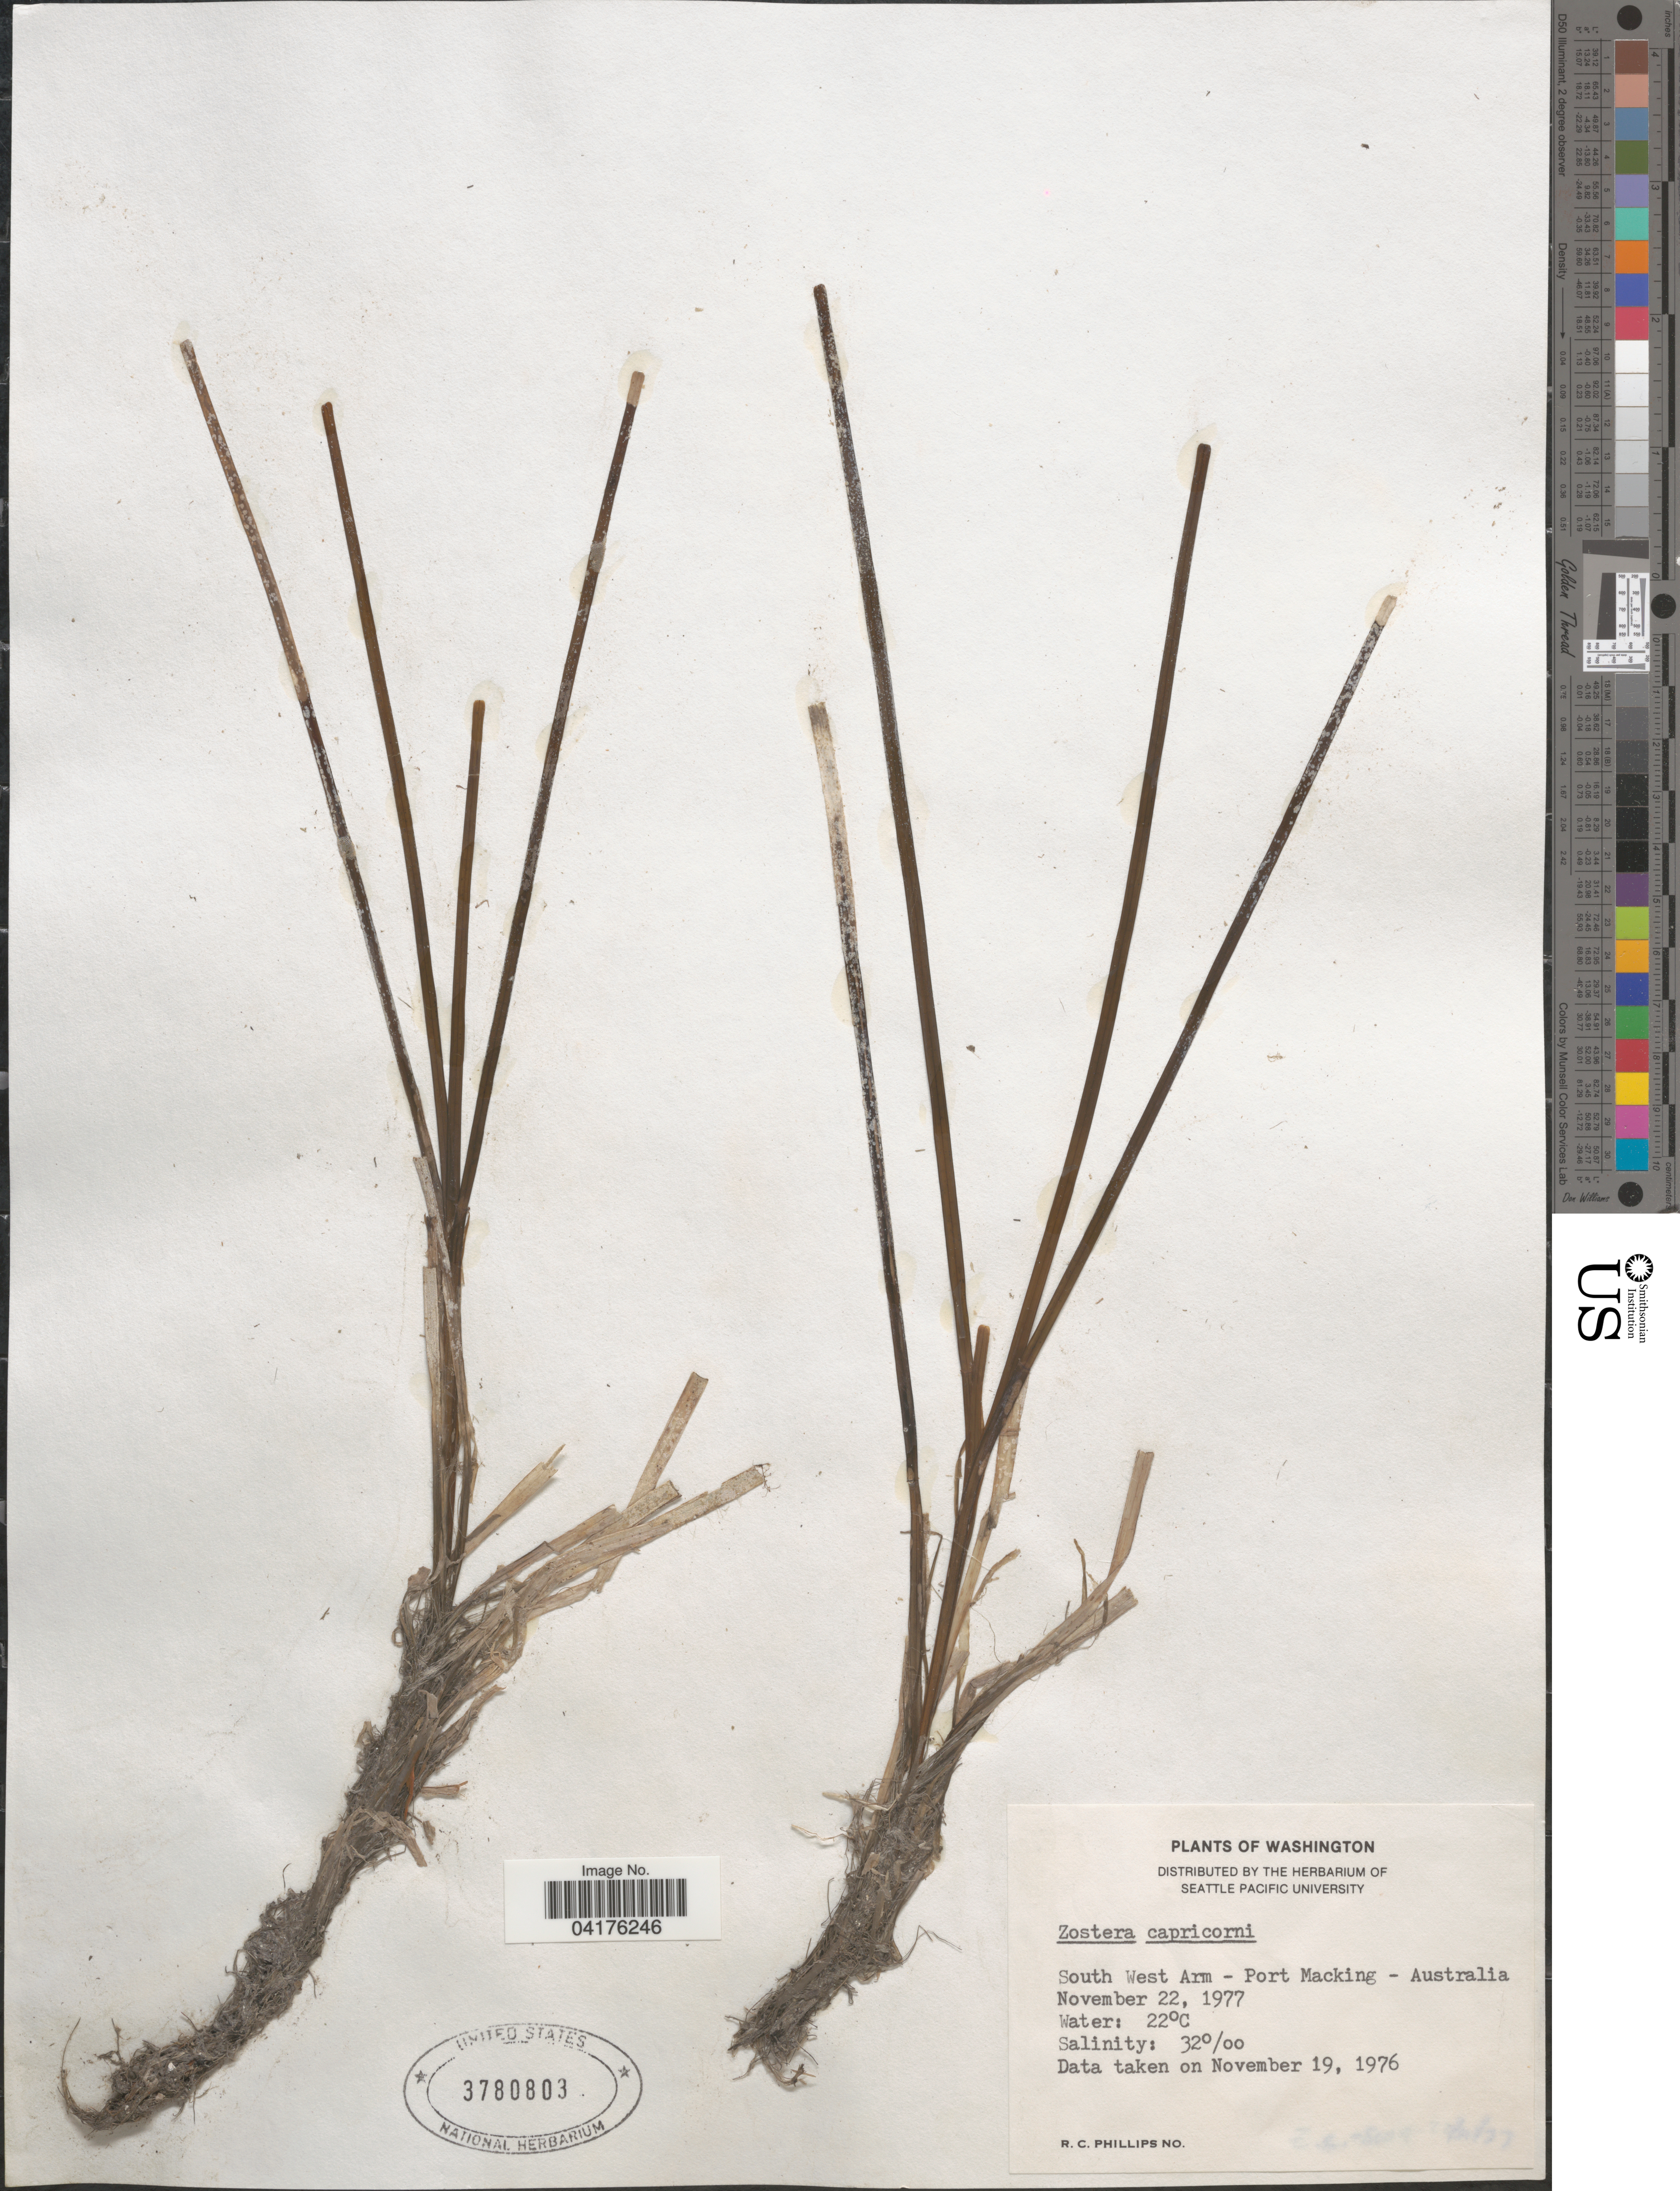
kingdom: Plantae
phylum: Tracheophyta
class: Liliopsida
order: Alismatales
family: Zosteraceae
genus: Zostera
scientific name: Zostera capricorni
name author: Asch.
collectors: R. C. Phillips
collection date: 1977-11-22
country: Australia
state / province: New South Wales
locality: South West Arm - Port Macking [= Port Hacking].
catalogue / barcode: US 3780803